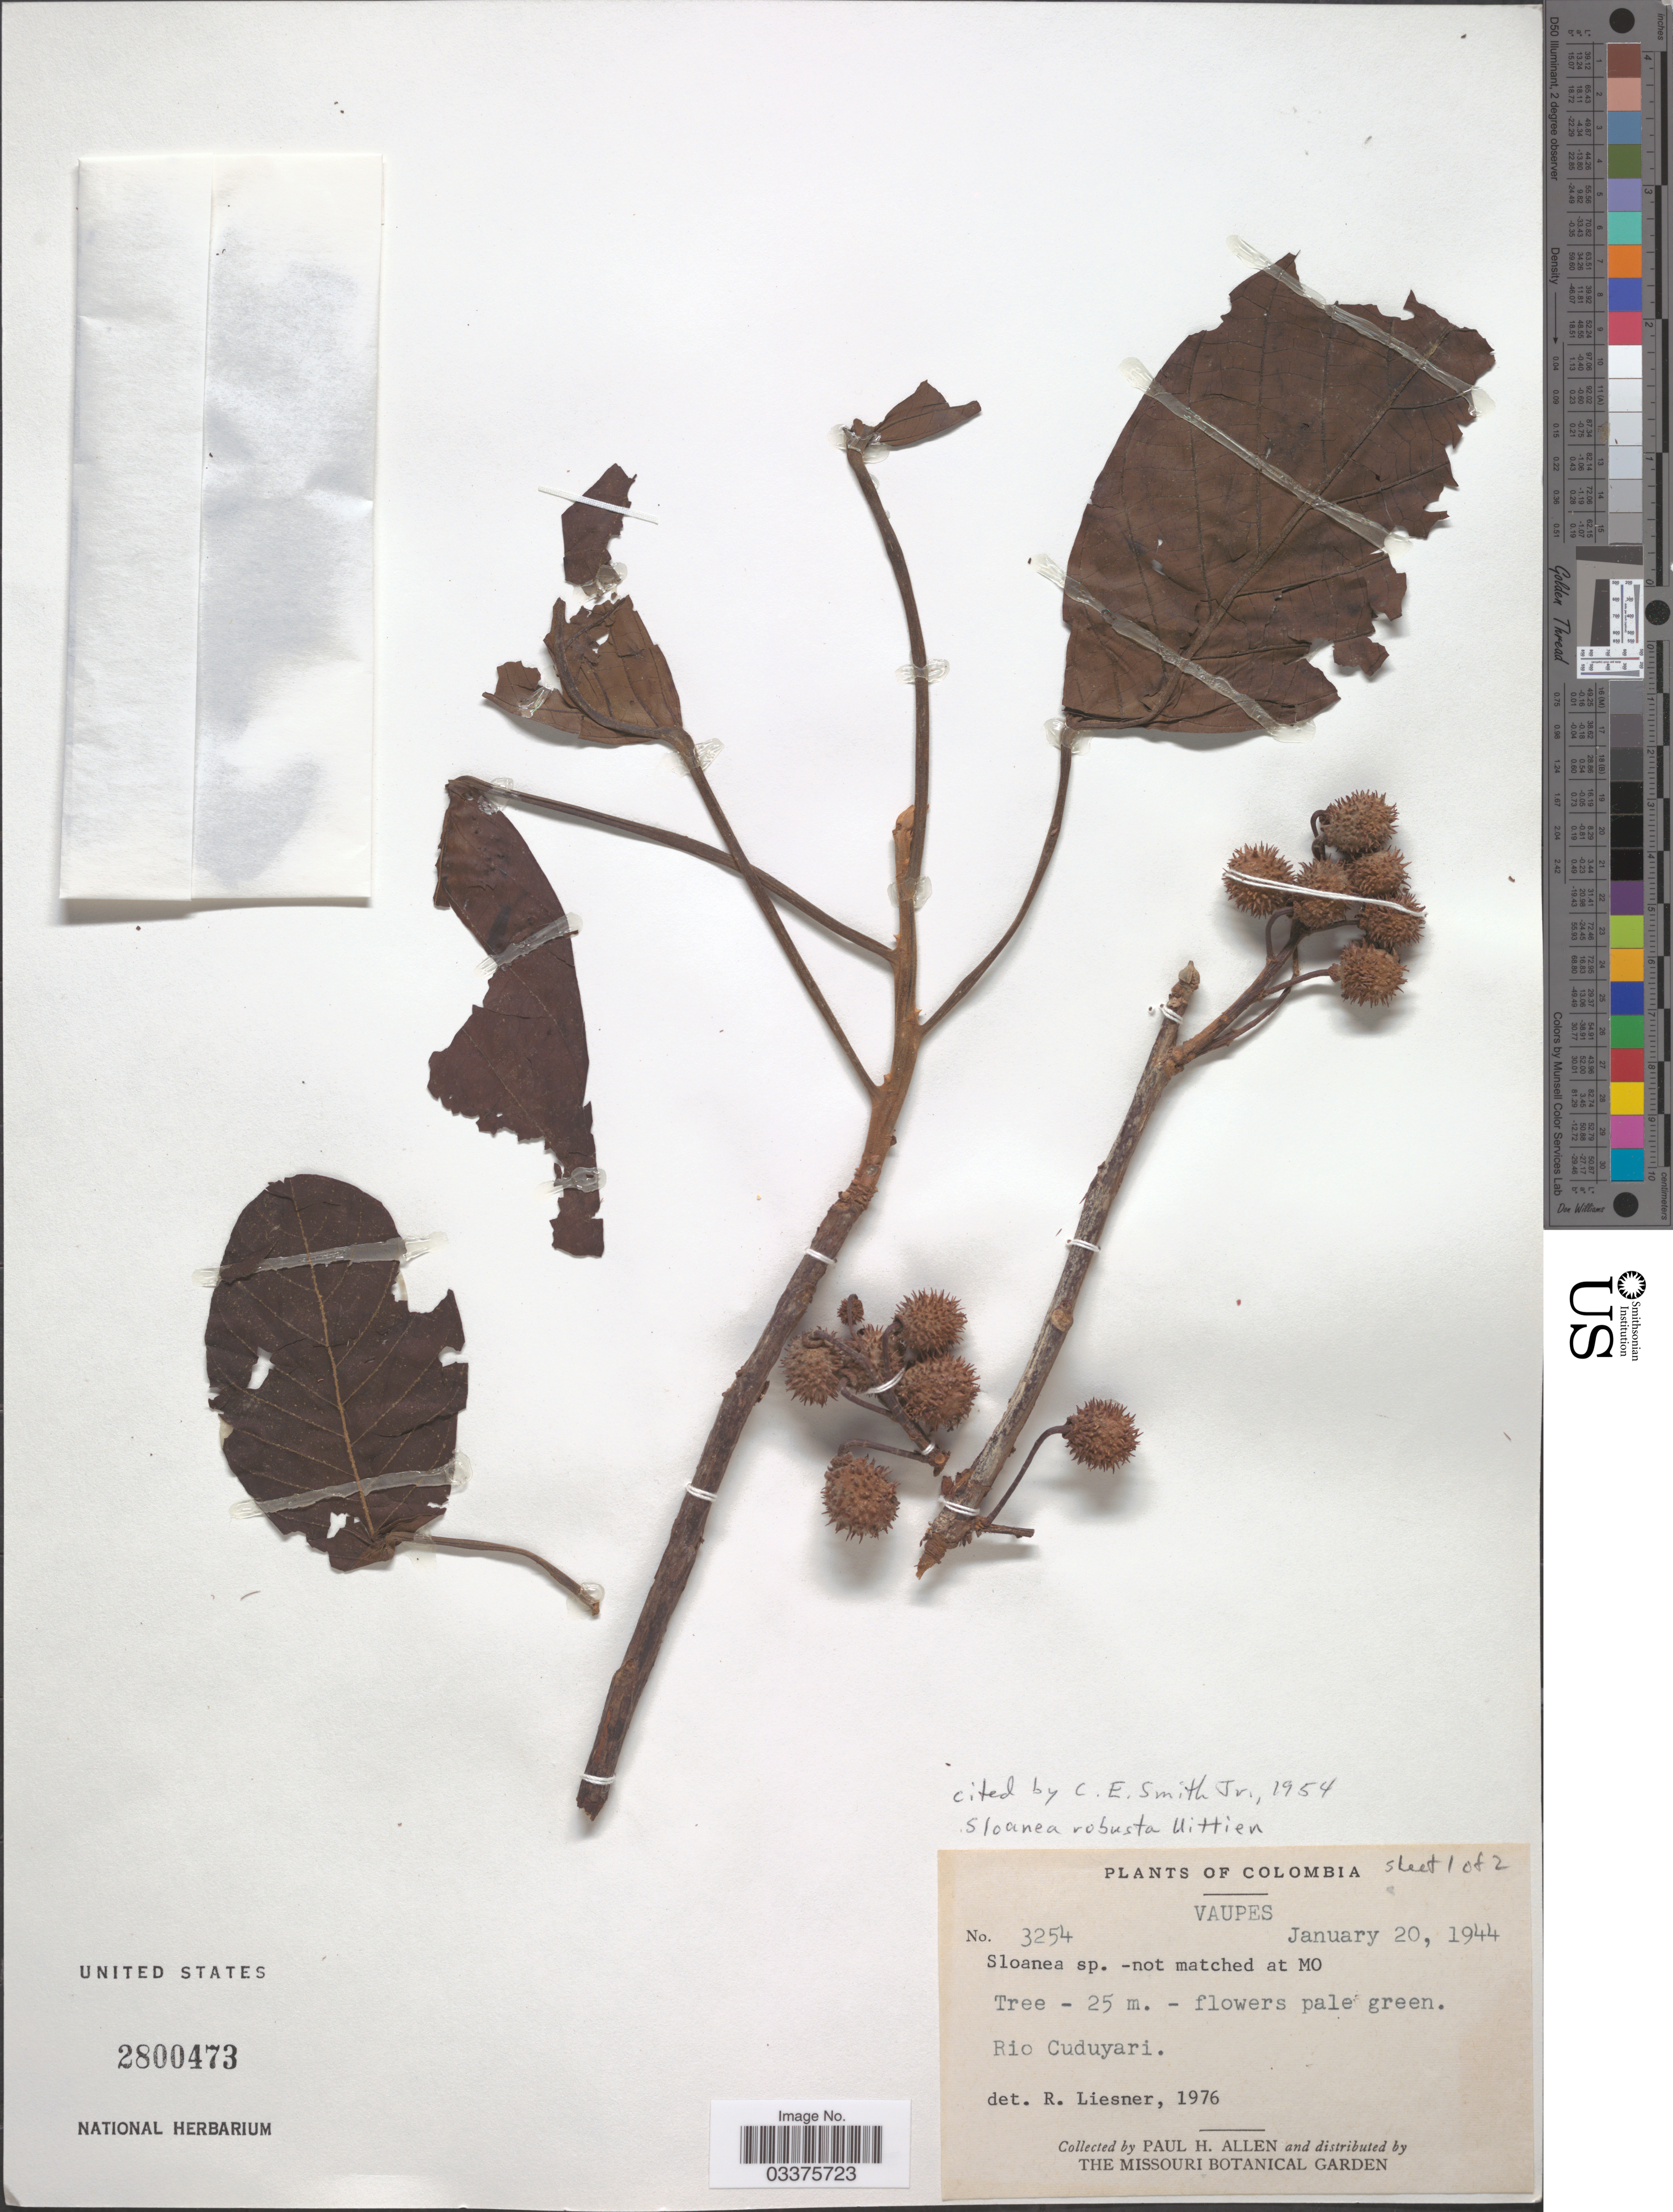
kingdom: Plantae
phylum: Tracheophyta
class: Magnoliopsida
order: Oxalidales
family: Elaeocarpaceae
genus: Sloanea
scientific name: Sloanea robusta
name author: Uittien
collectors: P. H. Allen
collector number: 3254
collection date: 1944-01-20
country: Colombia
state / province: Vaupés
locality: Rio Cudayari.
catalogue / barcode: US 2800473